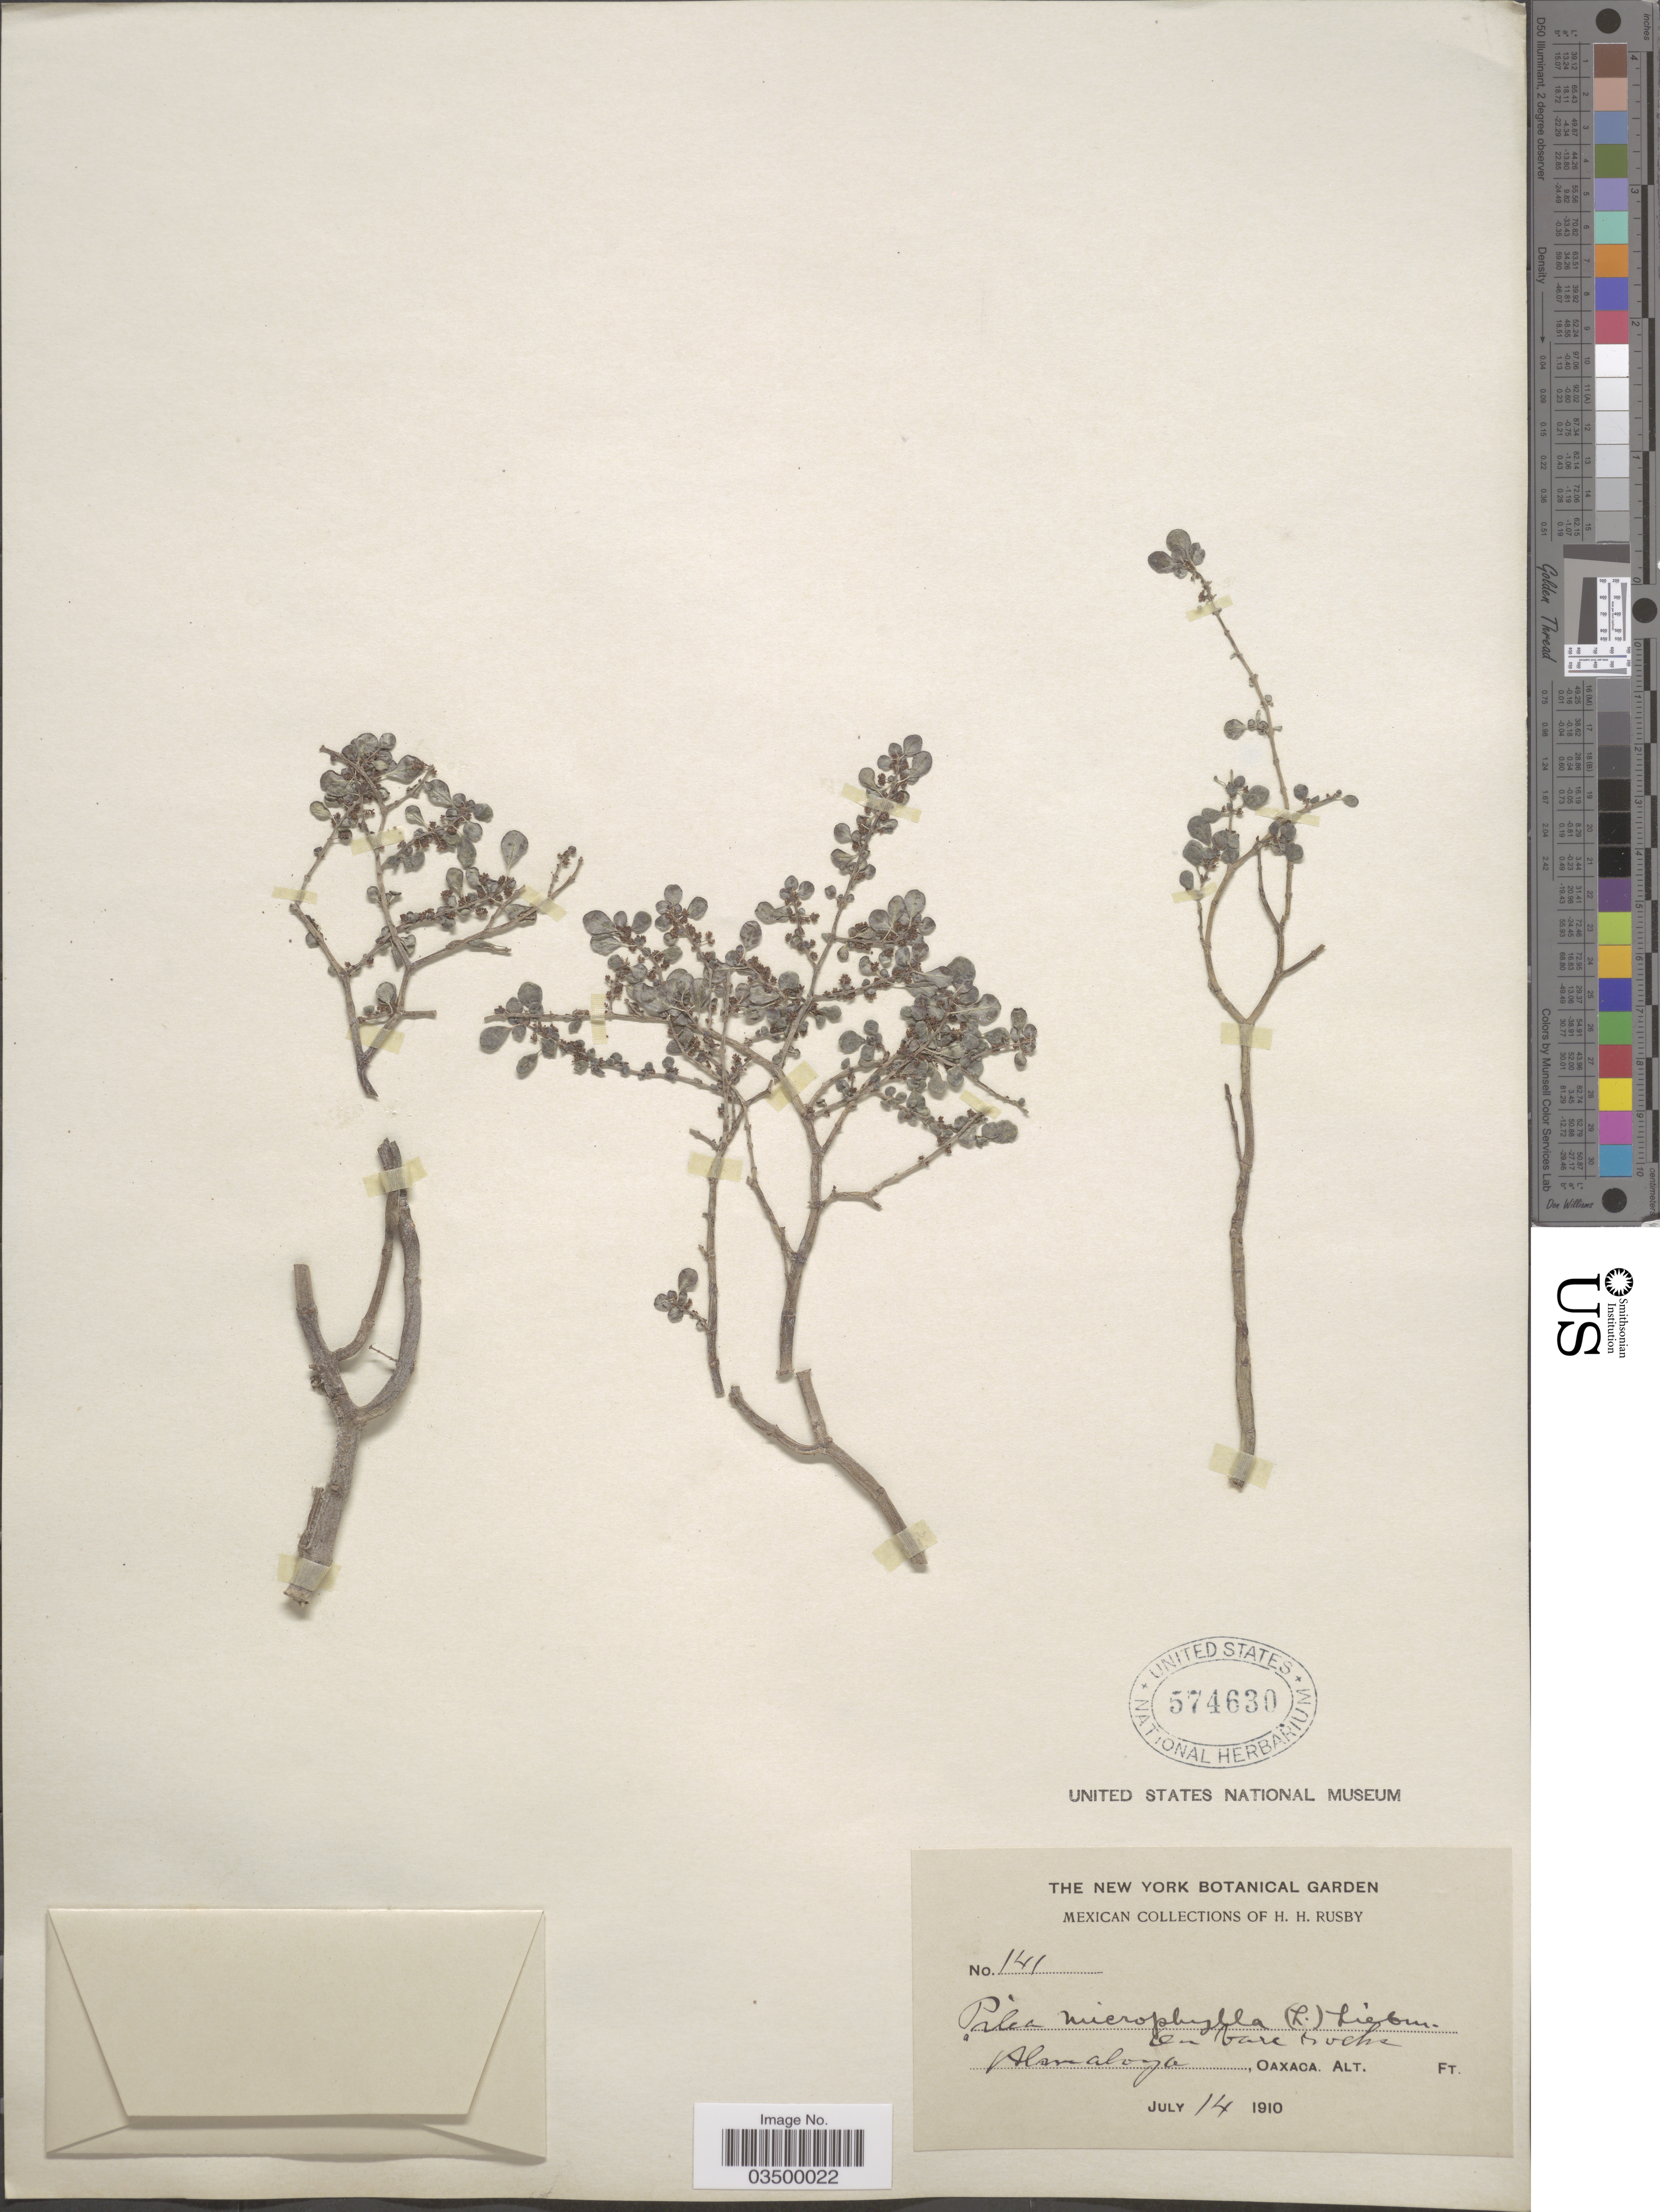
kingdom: Plantae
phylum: Tracheophyta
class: Magnoliopsida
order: Rosales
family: Urticaceae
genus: Pilea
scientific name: Pilea microphylla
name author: (L.) Liebm.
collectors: H. H. Rusby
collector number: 141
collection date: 1910-07-14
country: Mexico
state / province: Oaxaca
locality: Almoloya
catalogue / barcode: US 574630